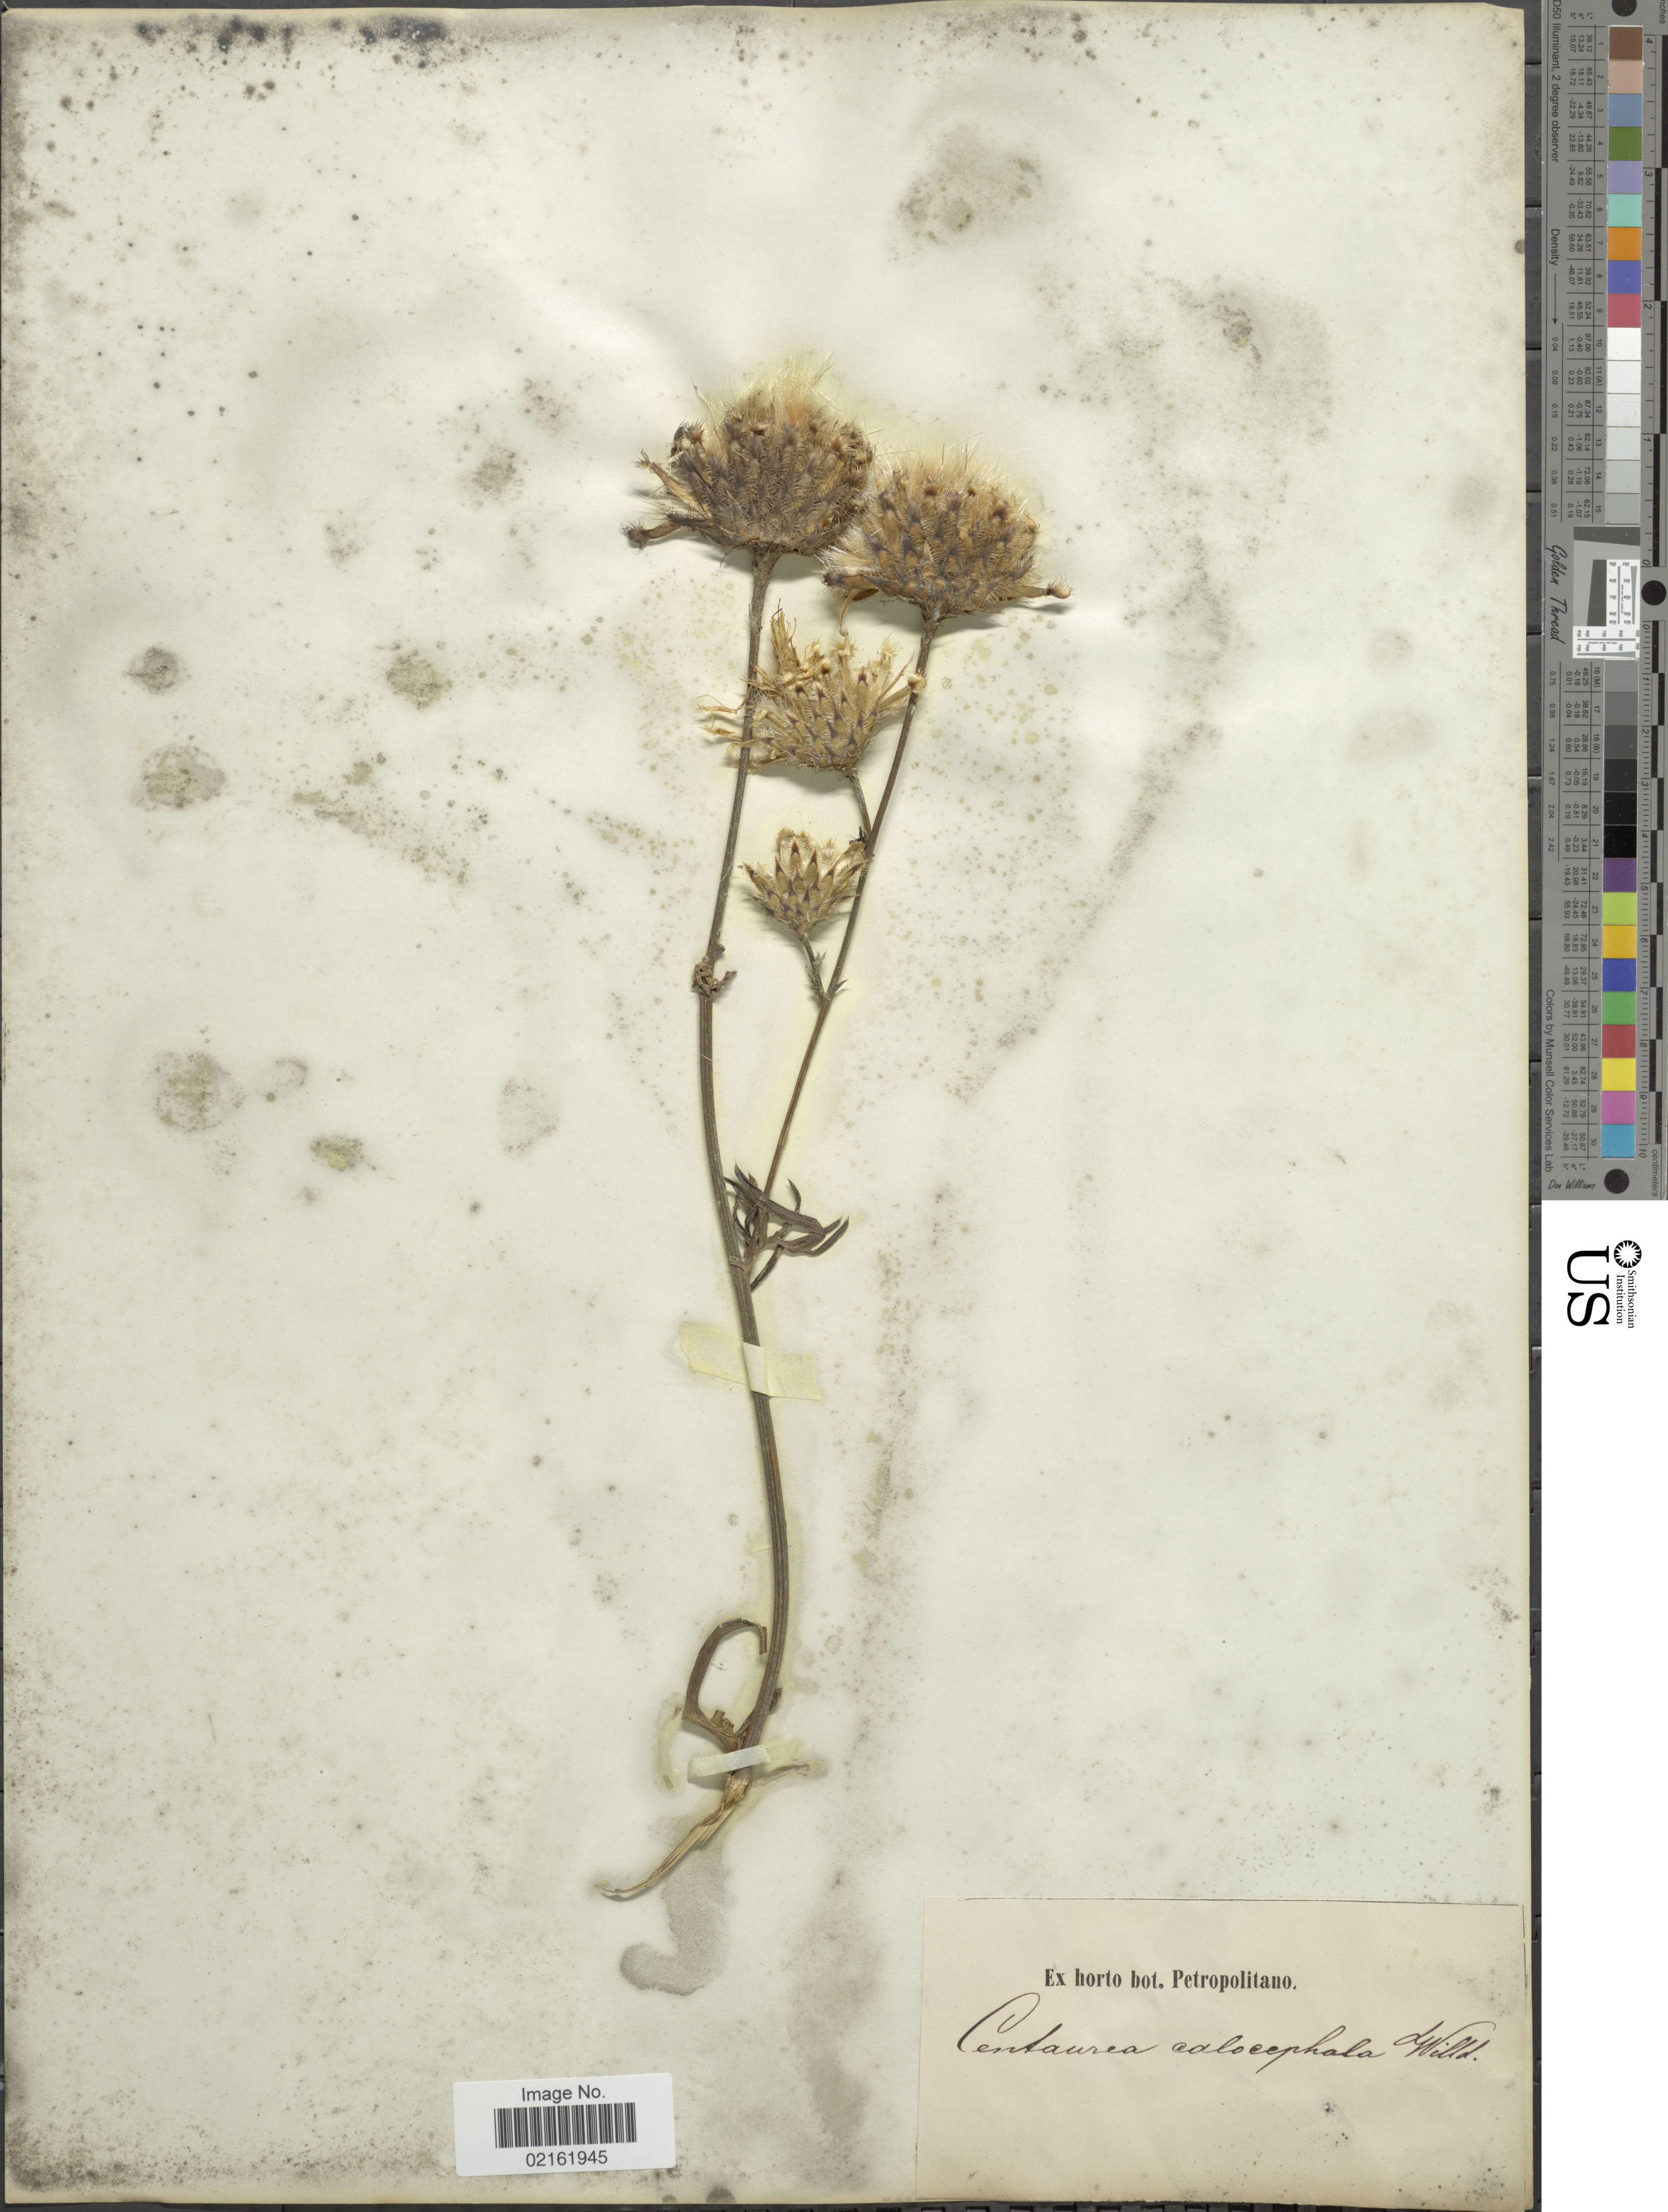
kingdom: Plantae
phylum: Tracheophyta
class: Magnoliopsida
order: Asterales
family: Asteraceae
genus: Centaurea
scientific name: Centaurea calocephala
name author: Willd.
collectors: ex Herb. Horti Bot. Petropolitani